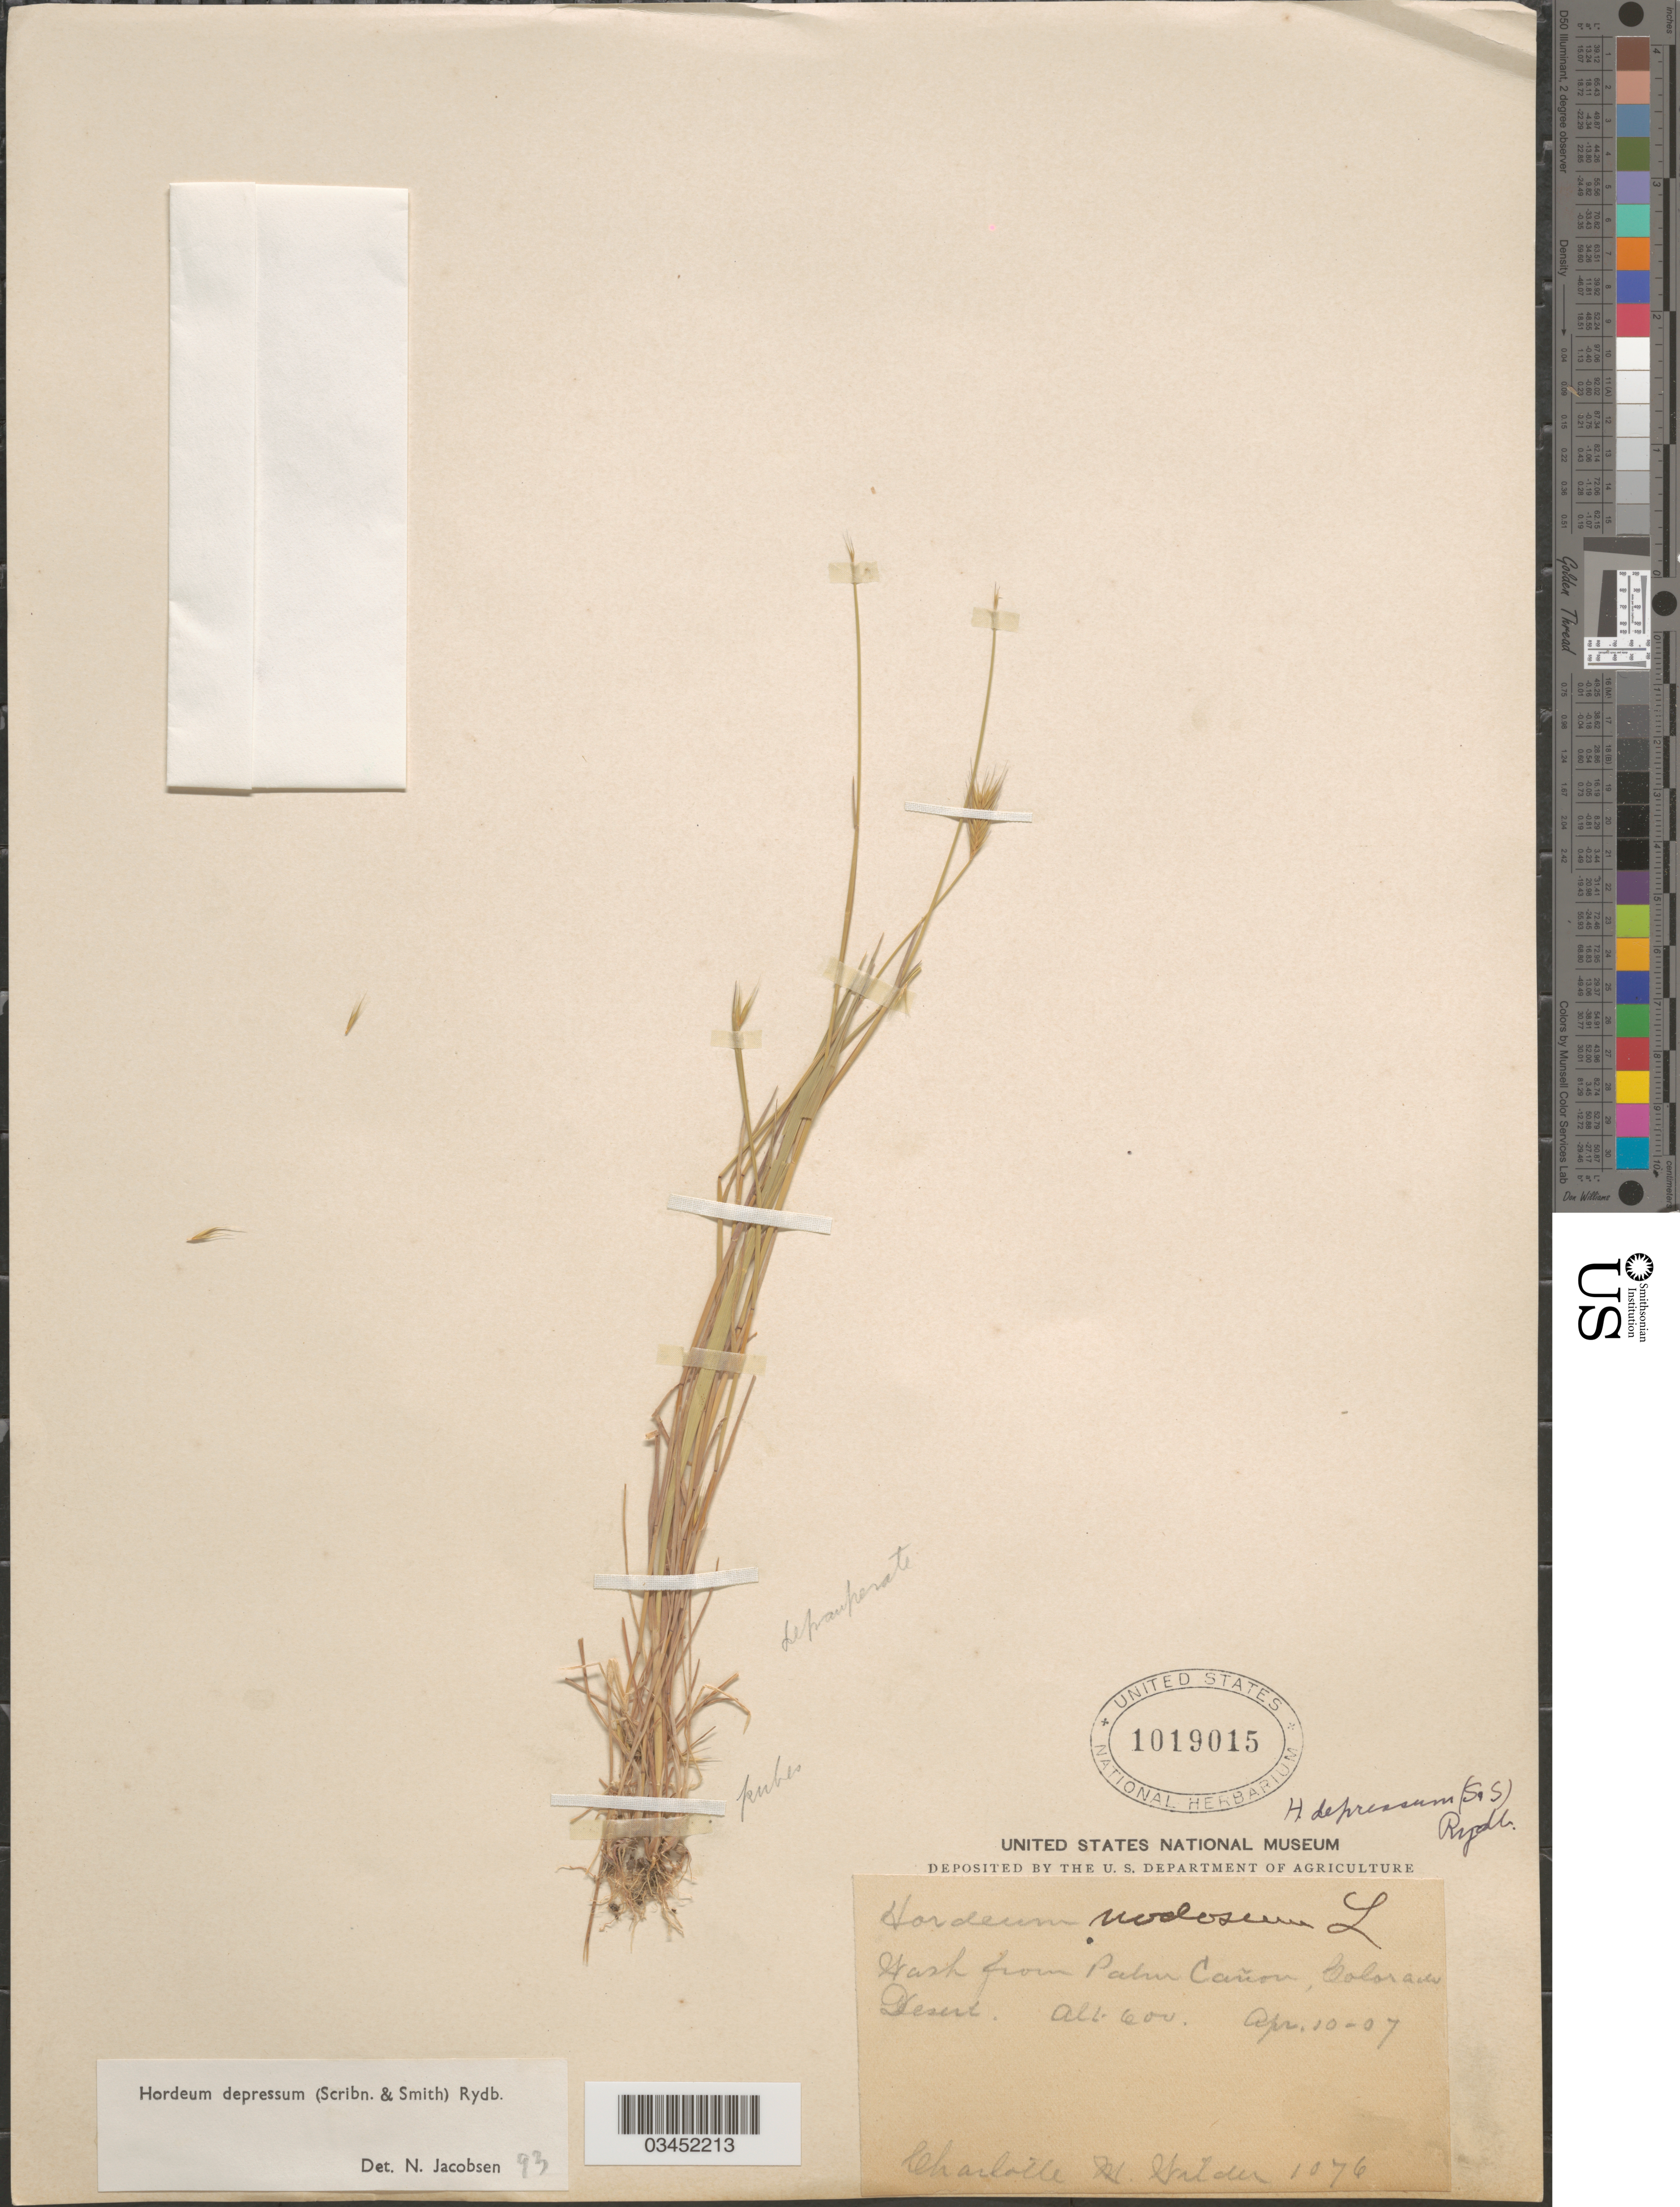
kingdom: Plantae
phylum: Tracheophyta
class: Liliopsida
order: Poales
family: Poaceae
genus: Hordeum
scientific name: Hordeum depressum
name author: (Scribn. & J.G. Sm.) Rydb.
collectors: C. Wilder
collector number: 1076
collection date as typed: Transcribed d/m/y: 10/4/7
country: United States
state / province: California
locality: Wash from Palm Cañon, Colorado Desert.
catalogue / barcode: US 1019015